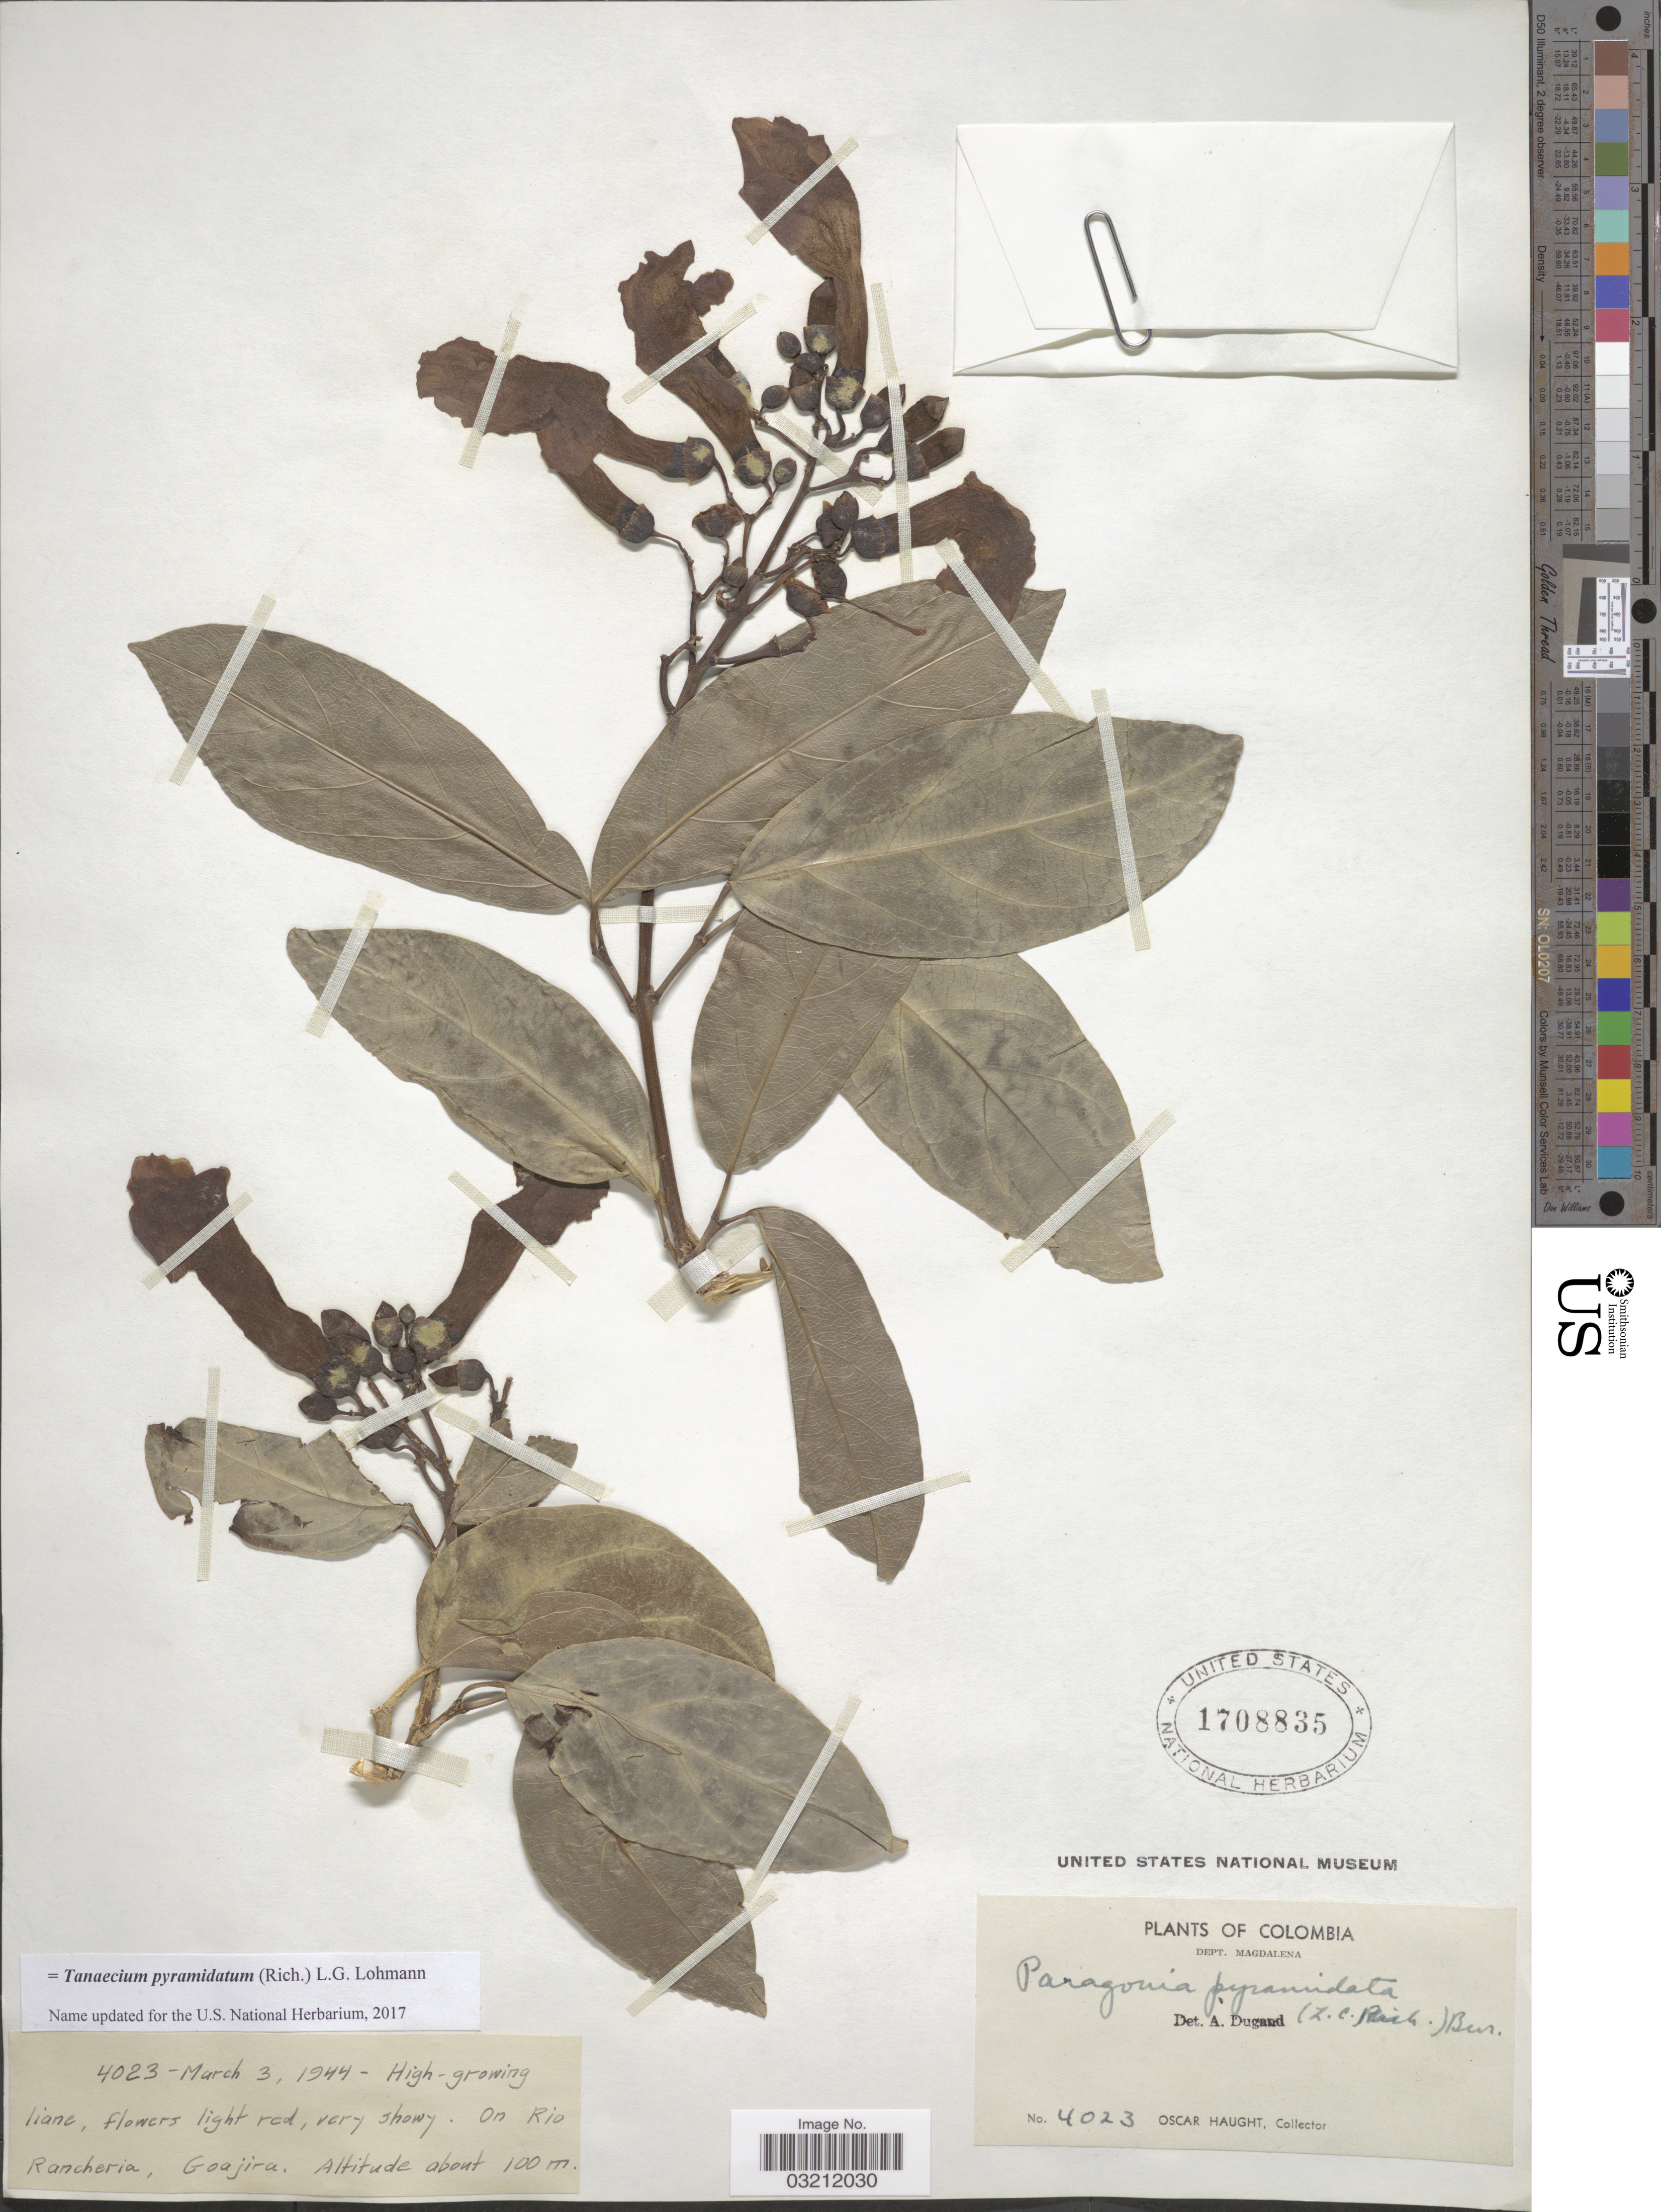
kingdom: Plantae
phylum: Tracheophyta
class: Magnoliopsida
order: Lamiales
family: Bignoniaceae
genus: Tanaecium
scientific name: Tanaecium pyramidatum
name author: (Rich.) L.G. Lohmann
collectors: O. L. Haught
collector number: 4023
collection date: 1944-03-03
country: Colombia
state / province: Magdalena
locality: Dept. Magdalena. On Rio Rancheria, Goajira.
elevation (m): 100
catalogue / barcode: US 1708835